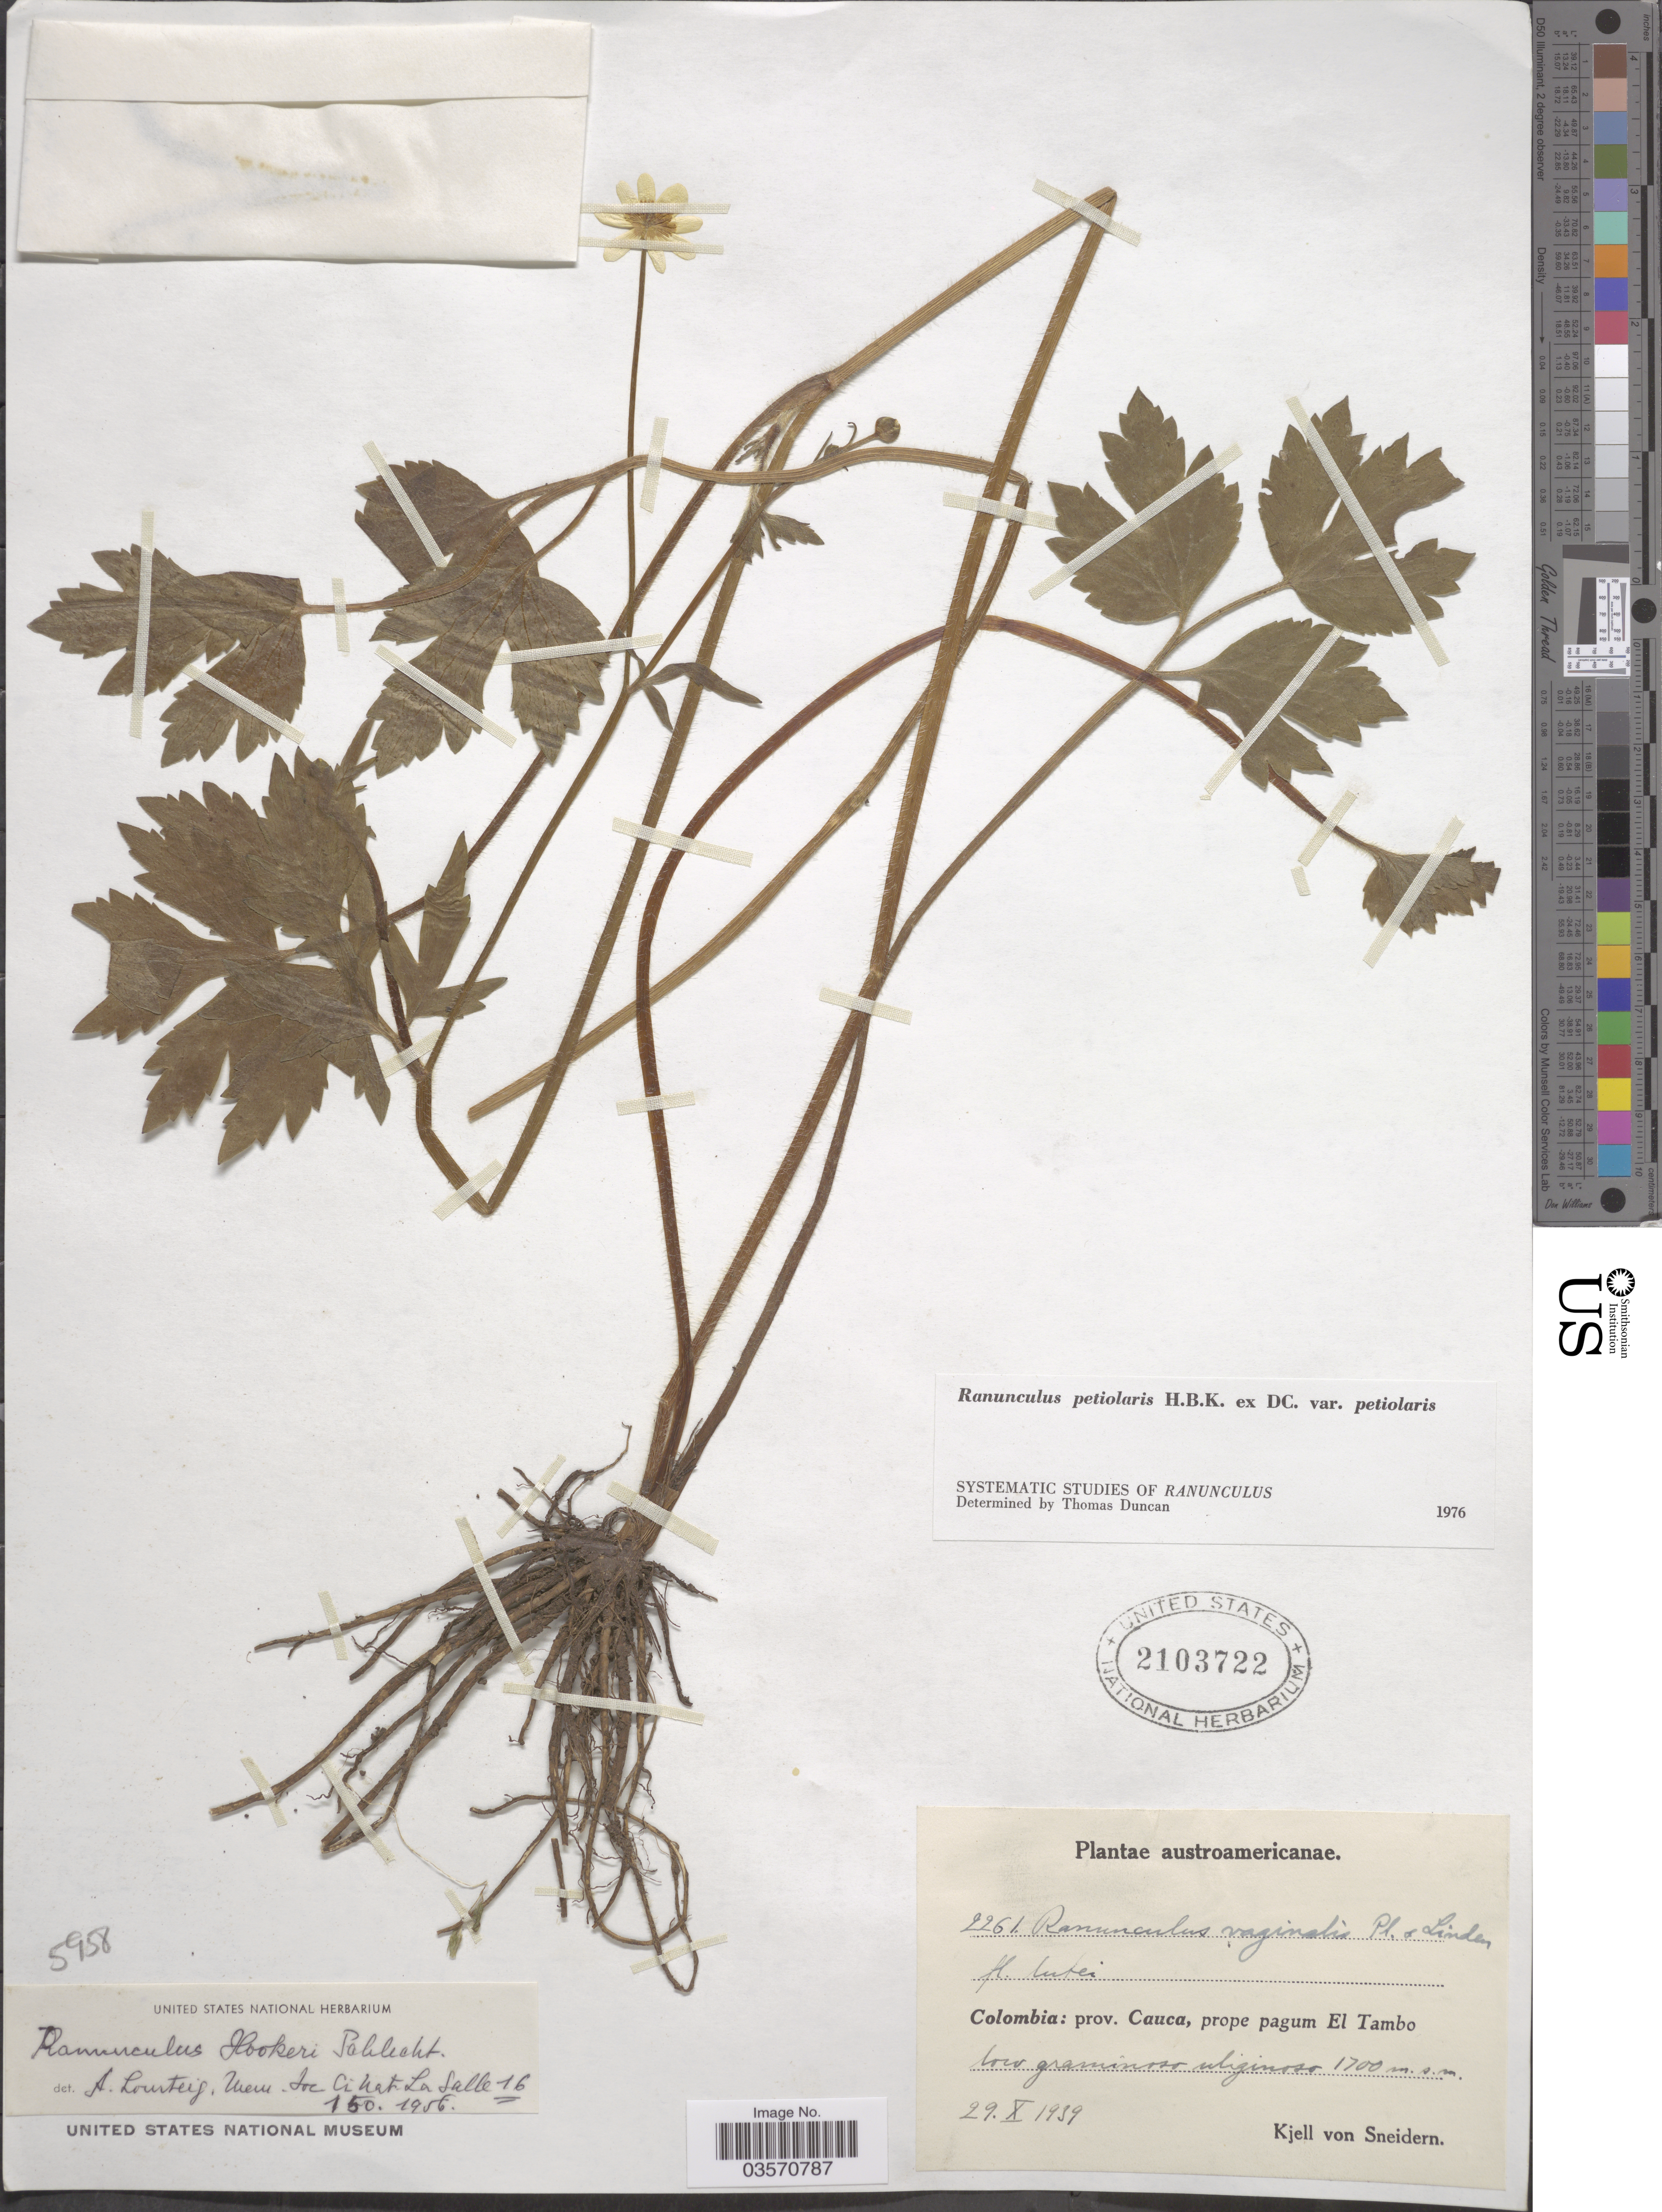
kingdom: Plantae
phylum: Tracheophyta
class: Magnoliopsida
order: Ranunculales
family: Ranunculaceae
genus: Ranunculus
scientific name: Ranunculus petiolaris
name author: Kunth ex DC.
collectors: K. von Sneidern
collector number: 2261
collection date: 1939-10-29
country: Colombia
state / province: Cauca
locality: Prope pagum El Tambo.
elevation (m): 1700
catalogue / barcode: US 2103722